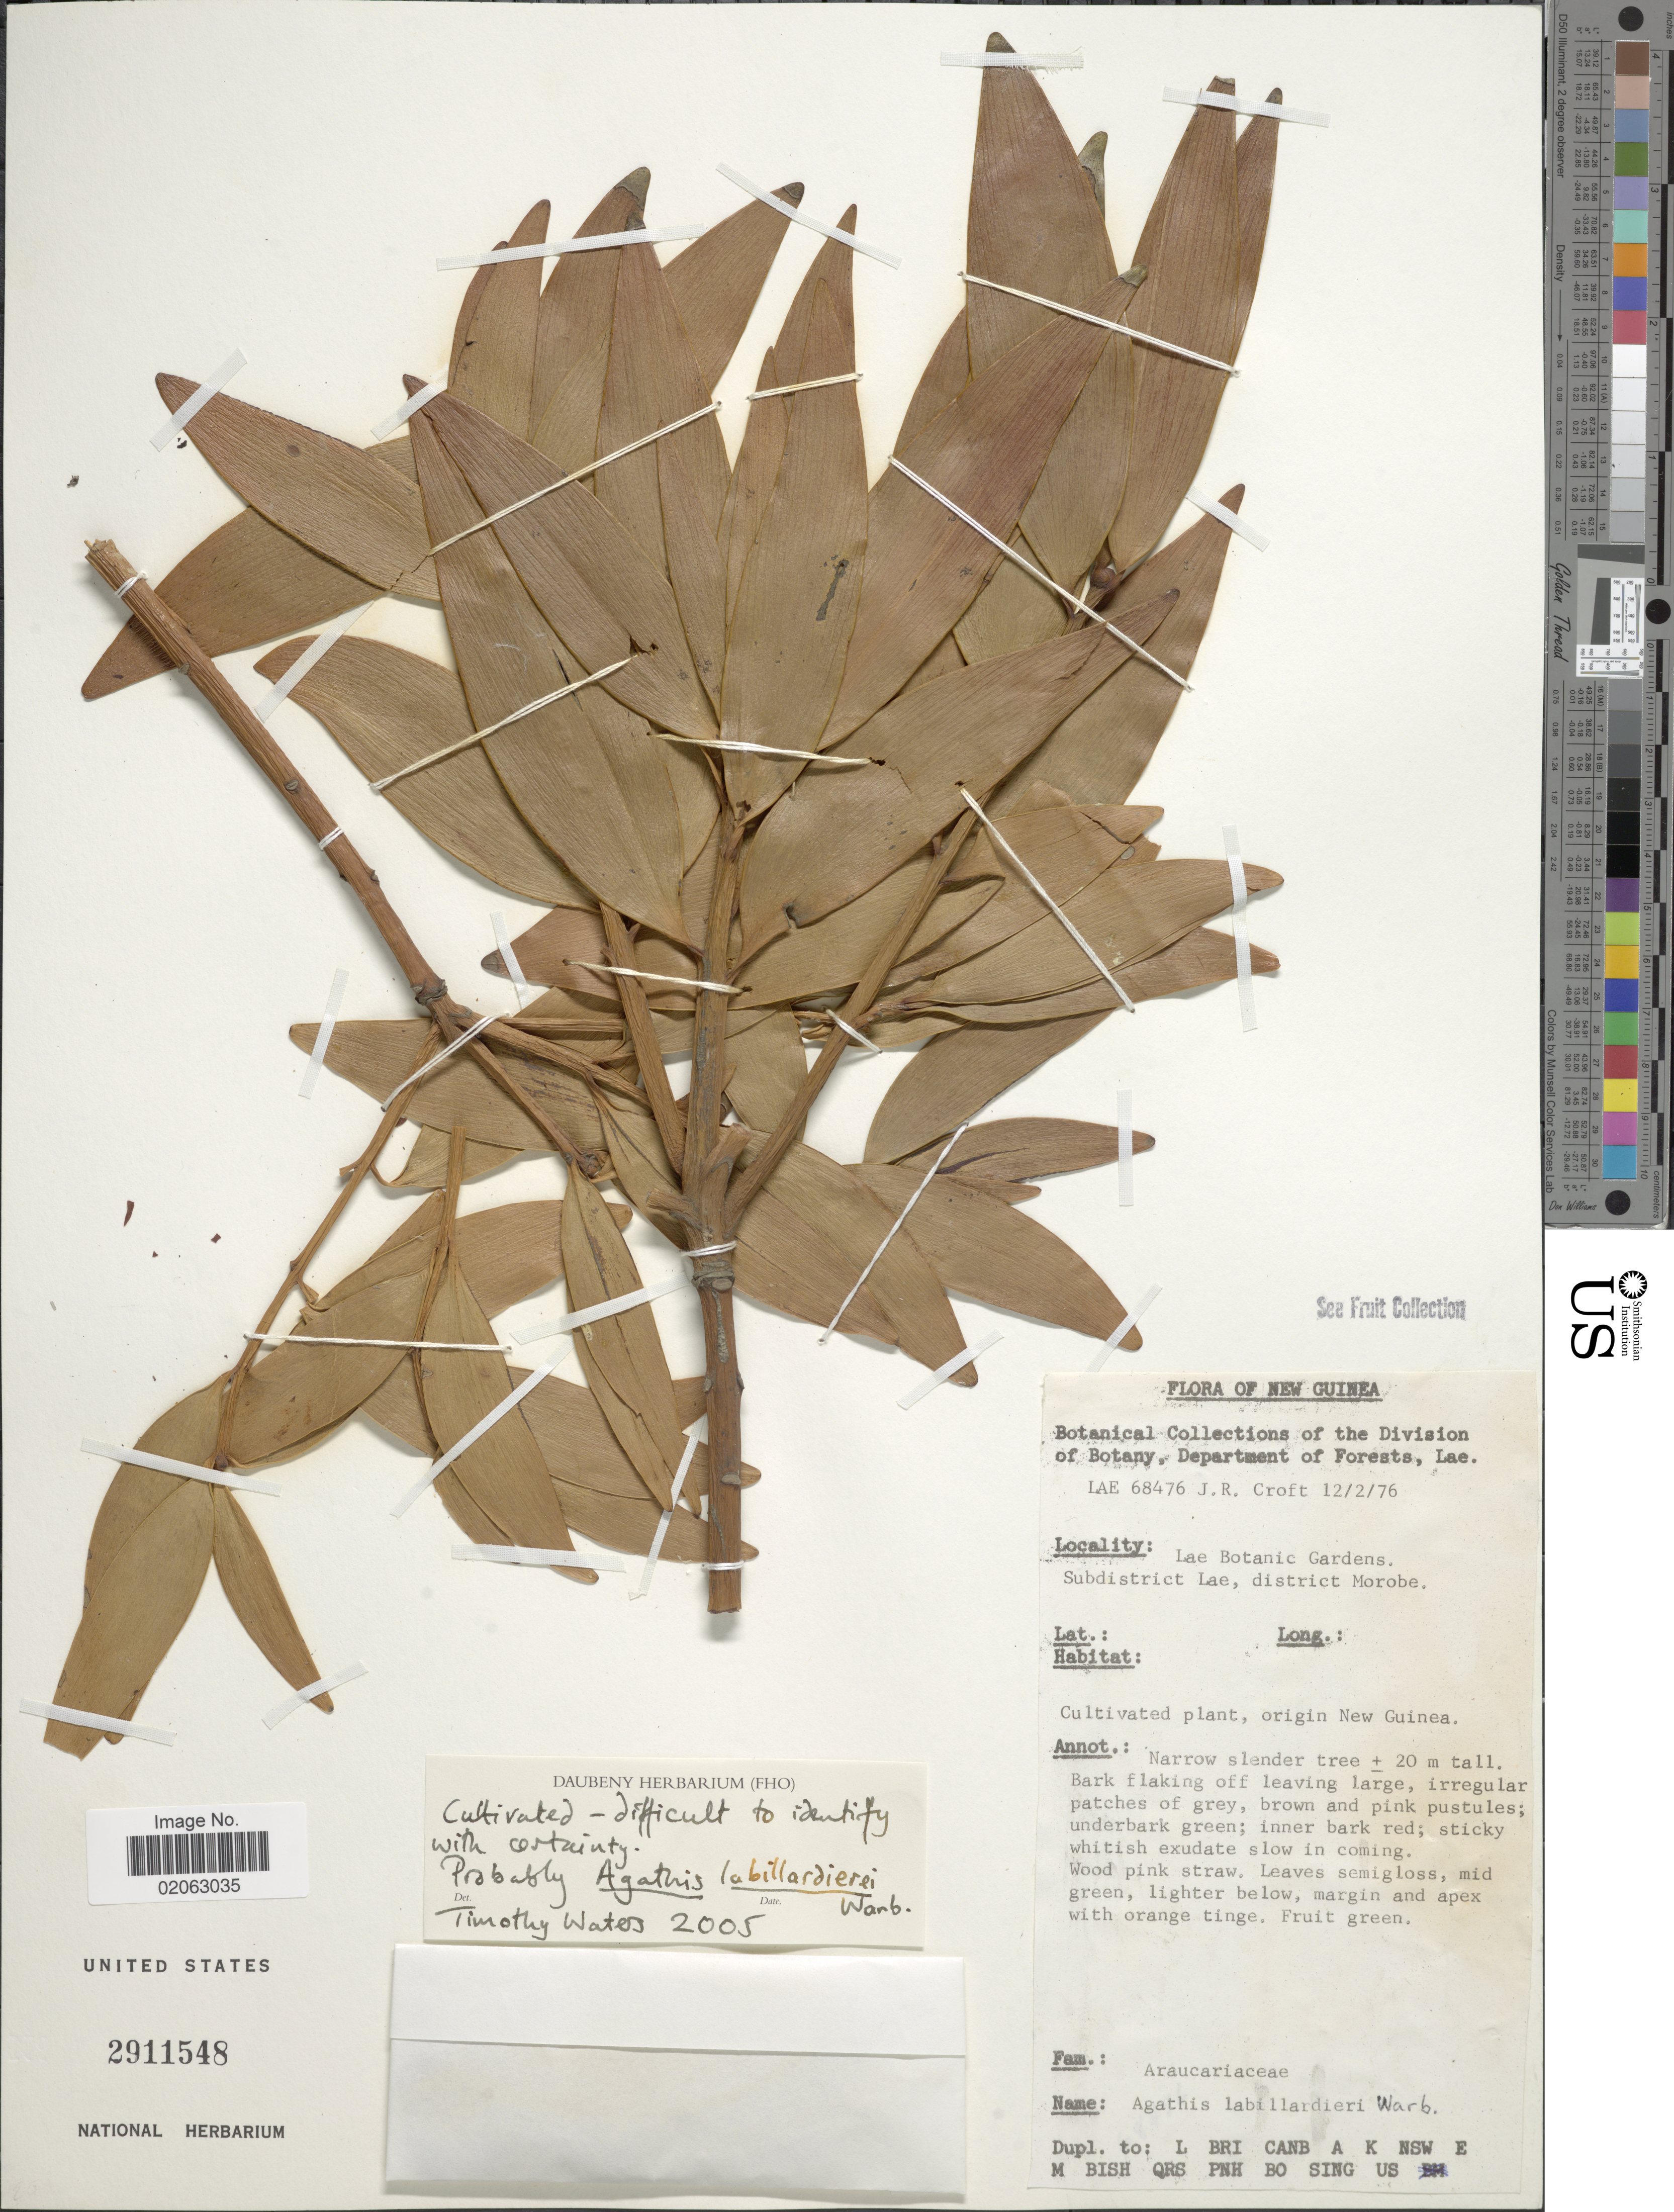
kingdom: Plantae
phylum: Tracheophyta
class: Pinopsida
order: Pinales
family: Araucariaceae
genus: Agathis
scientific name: Agathis labillardieri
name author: Warb.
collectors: J. R. Croft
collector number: LAE 68476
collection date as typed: Transcribed d/m/y: 12/2/76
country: Papua New Guinea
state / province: Morobe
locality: New Guinea, Lae Botanic Gardens, Subdistrict Lae, district Morobe, cultivated plant.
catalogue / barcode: US 2911548